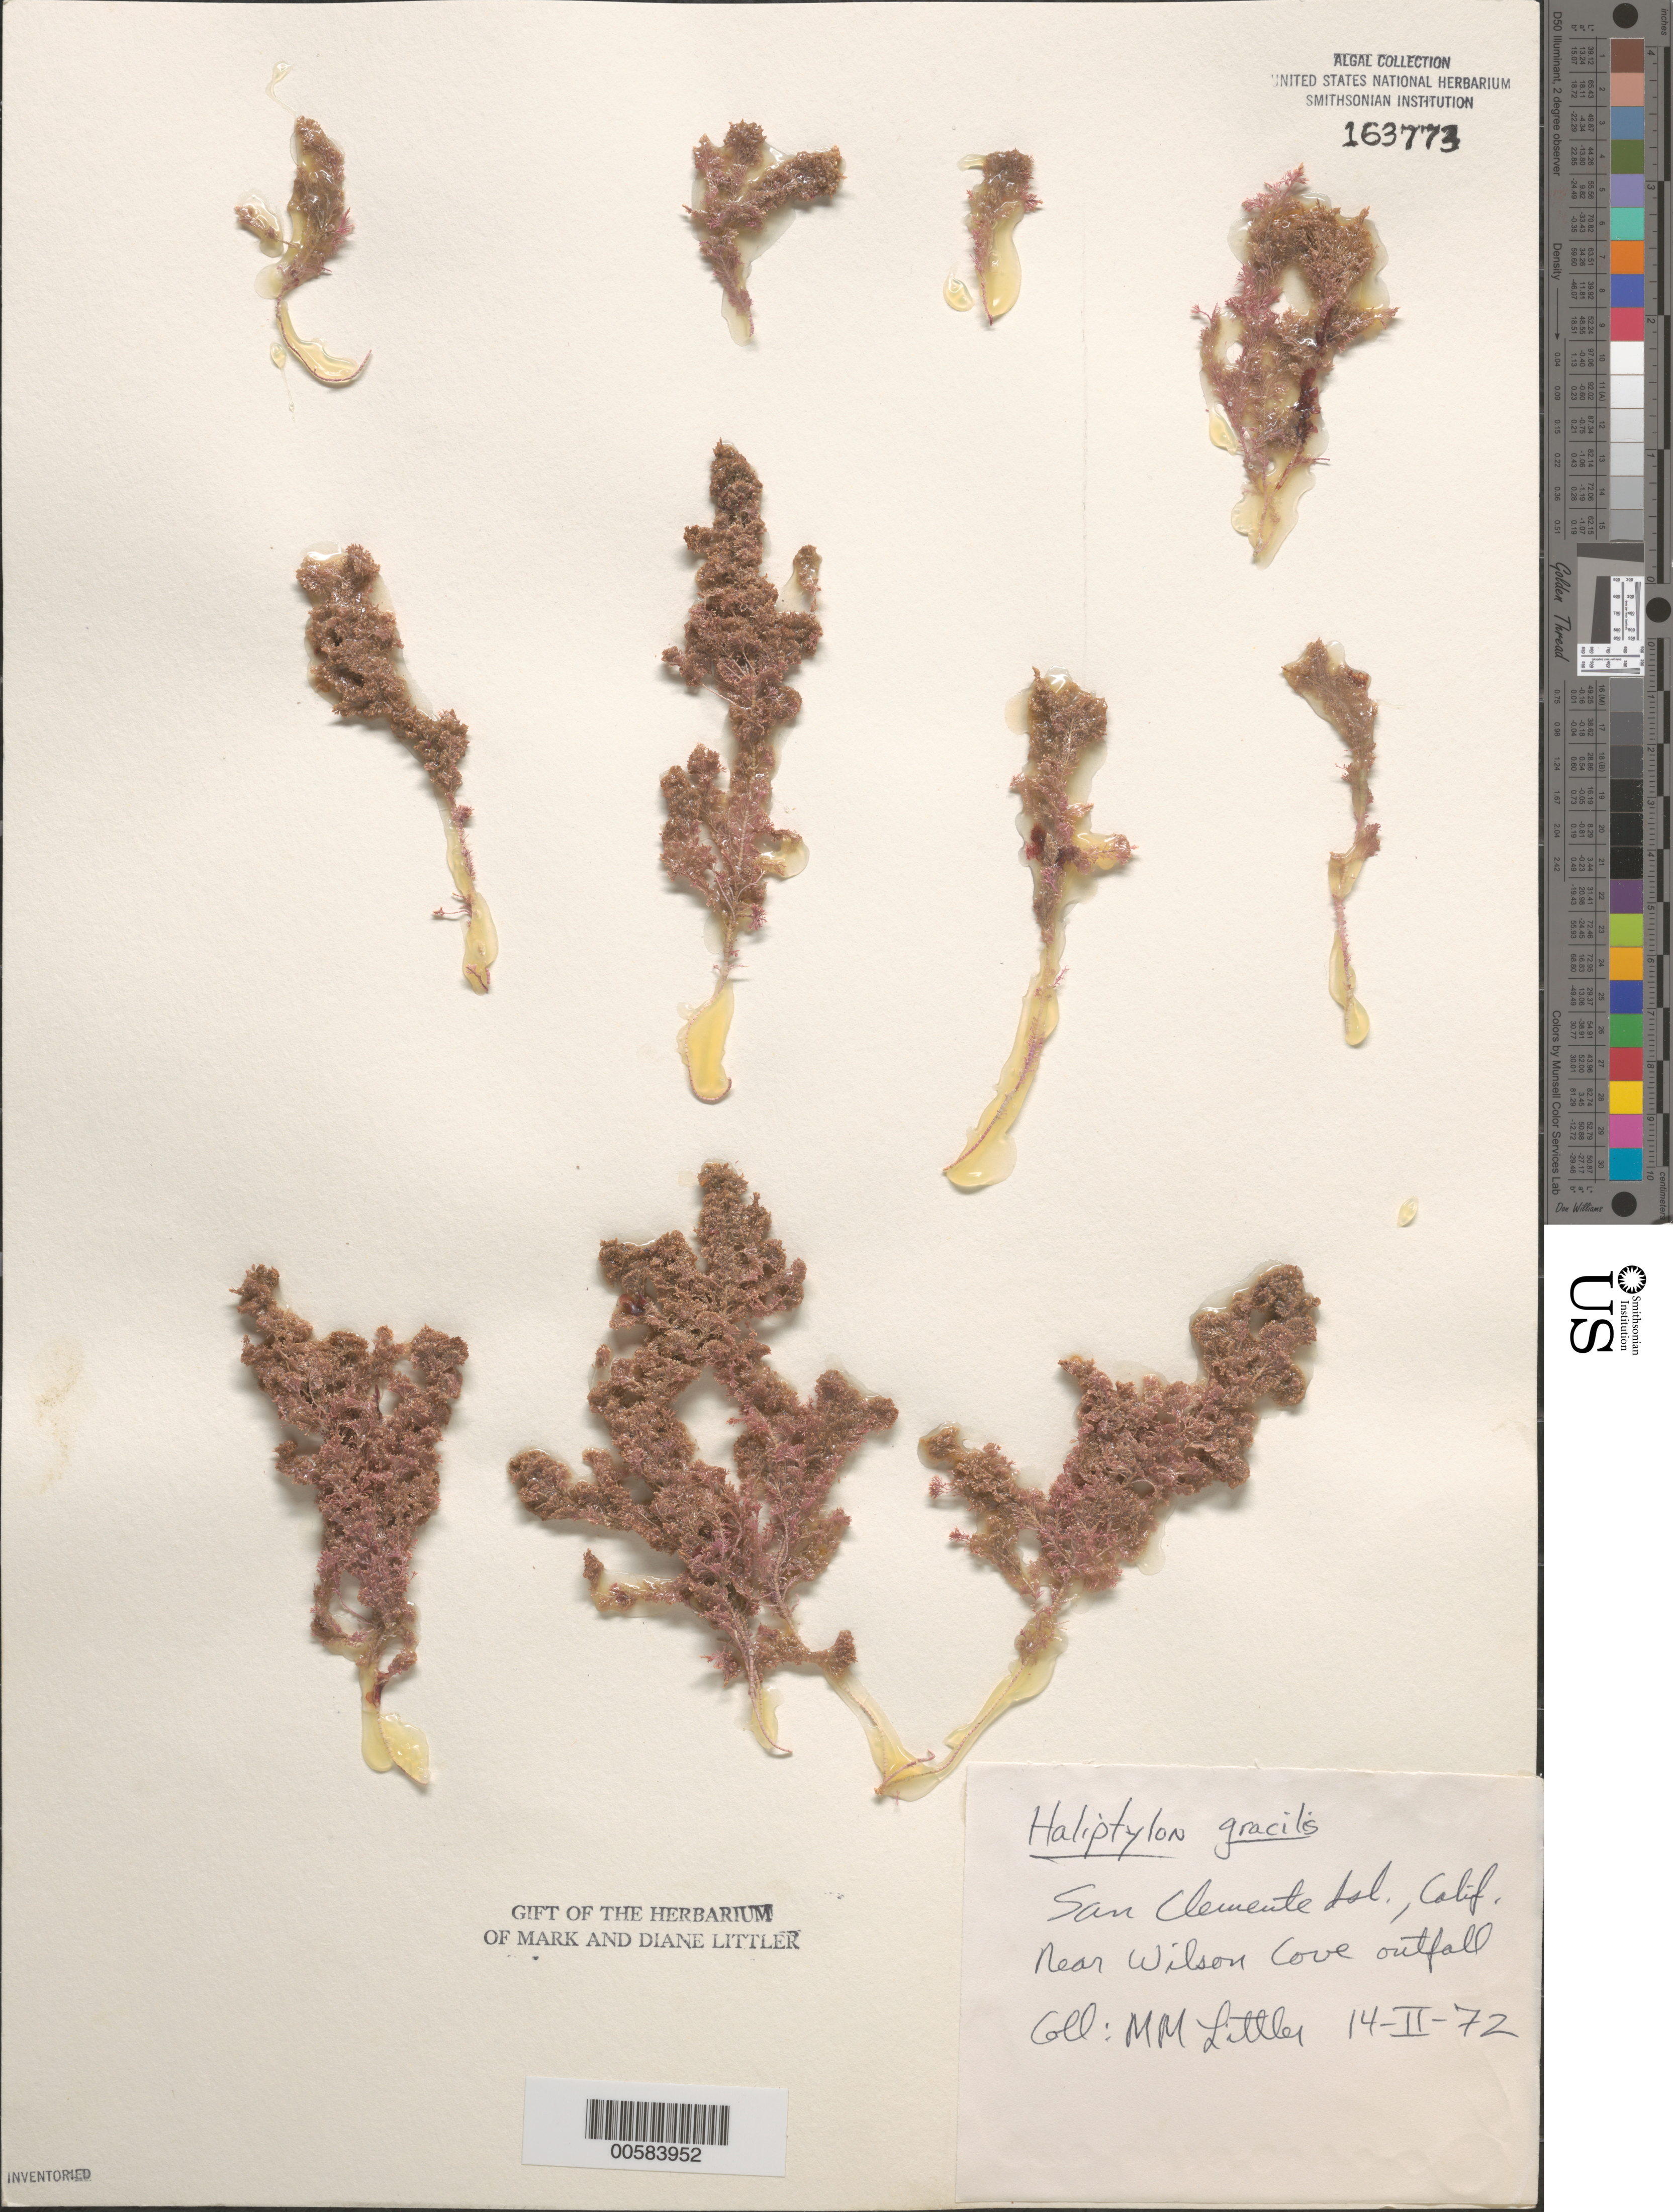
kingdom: Plantae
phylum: Rhodophyta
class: Florideophyceae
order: Corallinales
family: Corallinaceae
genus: Jania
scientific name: Jania rosea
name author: (Lam.) Decne.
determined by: Algae name updating Project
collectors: M. M. Littler & D. S. Littler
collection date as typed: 14 Feb 1972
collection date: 1972-02-14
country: United States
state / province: California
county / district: Los Angeles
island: San Clemente Island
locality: Wilson Cove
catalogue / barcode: US 163773